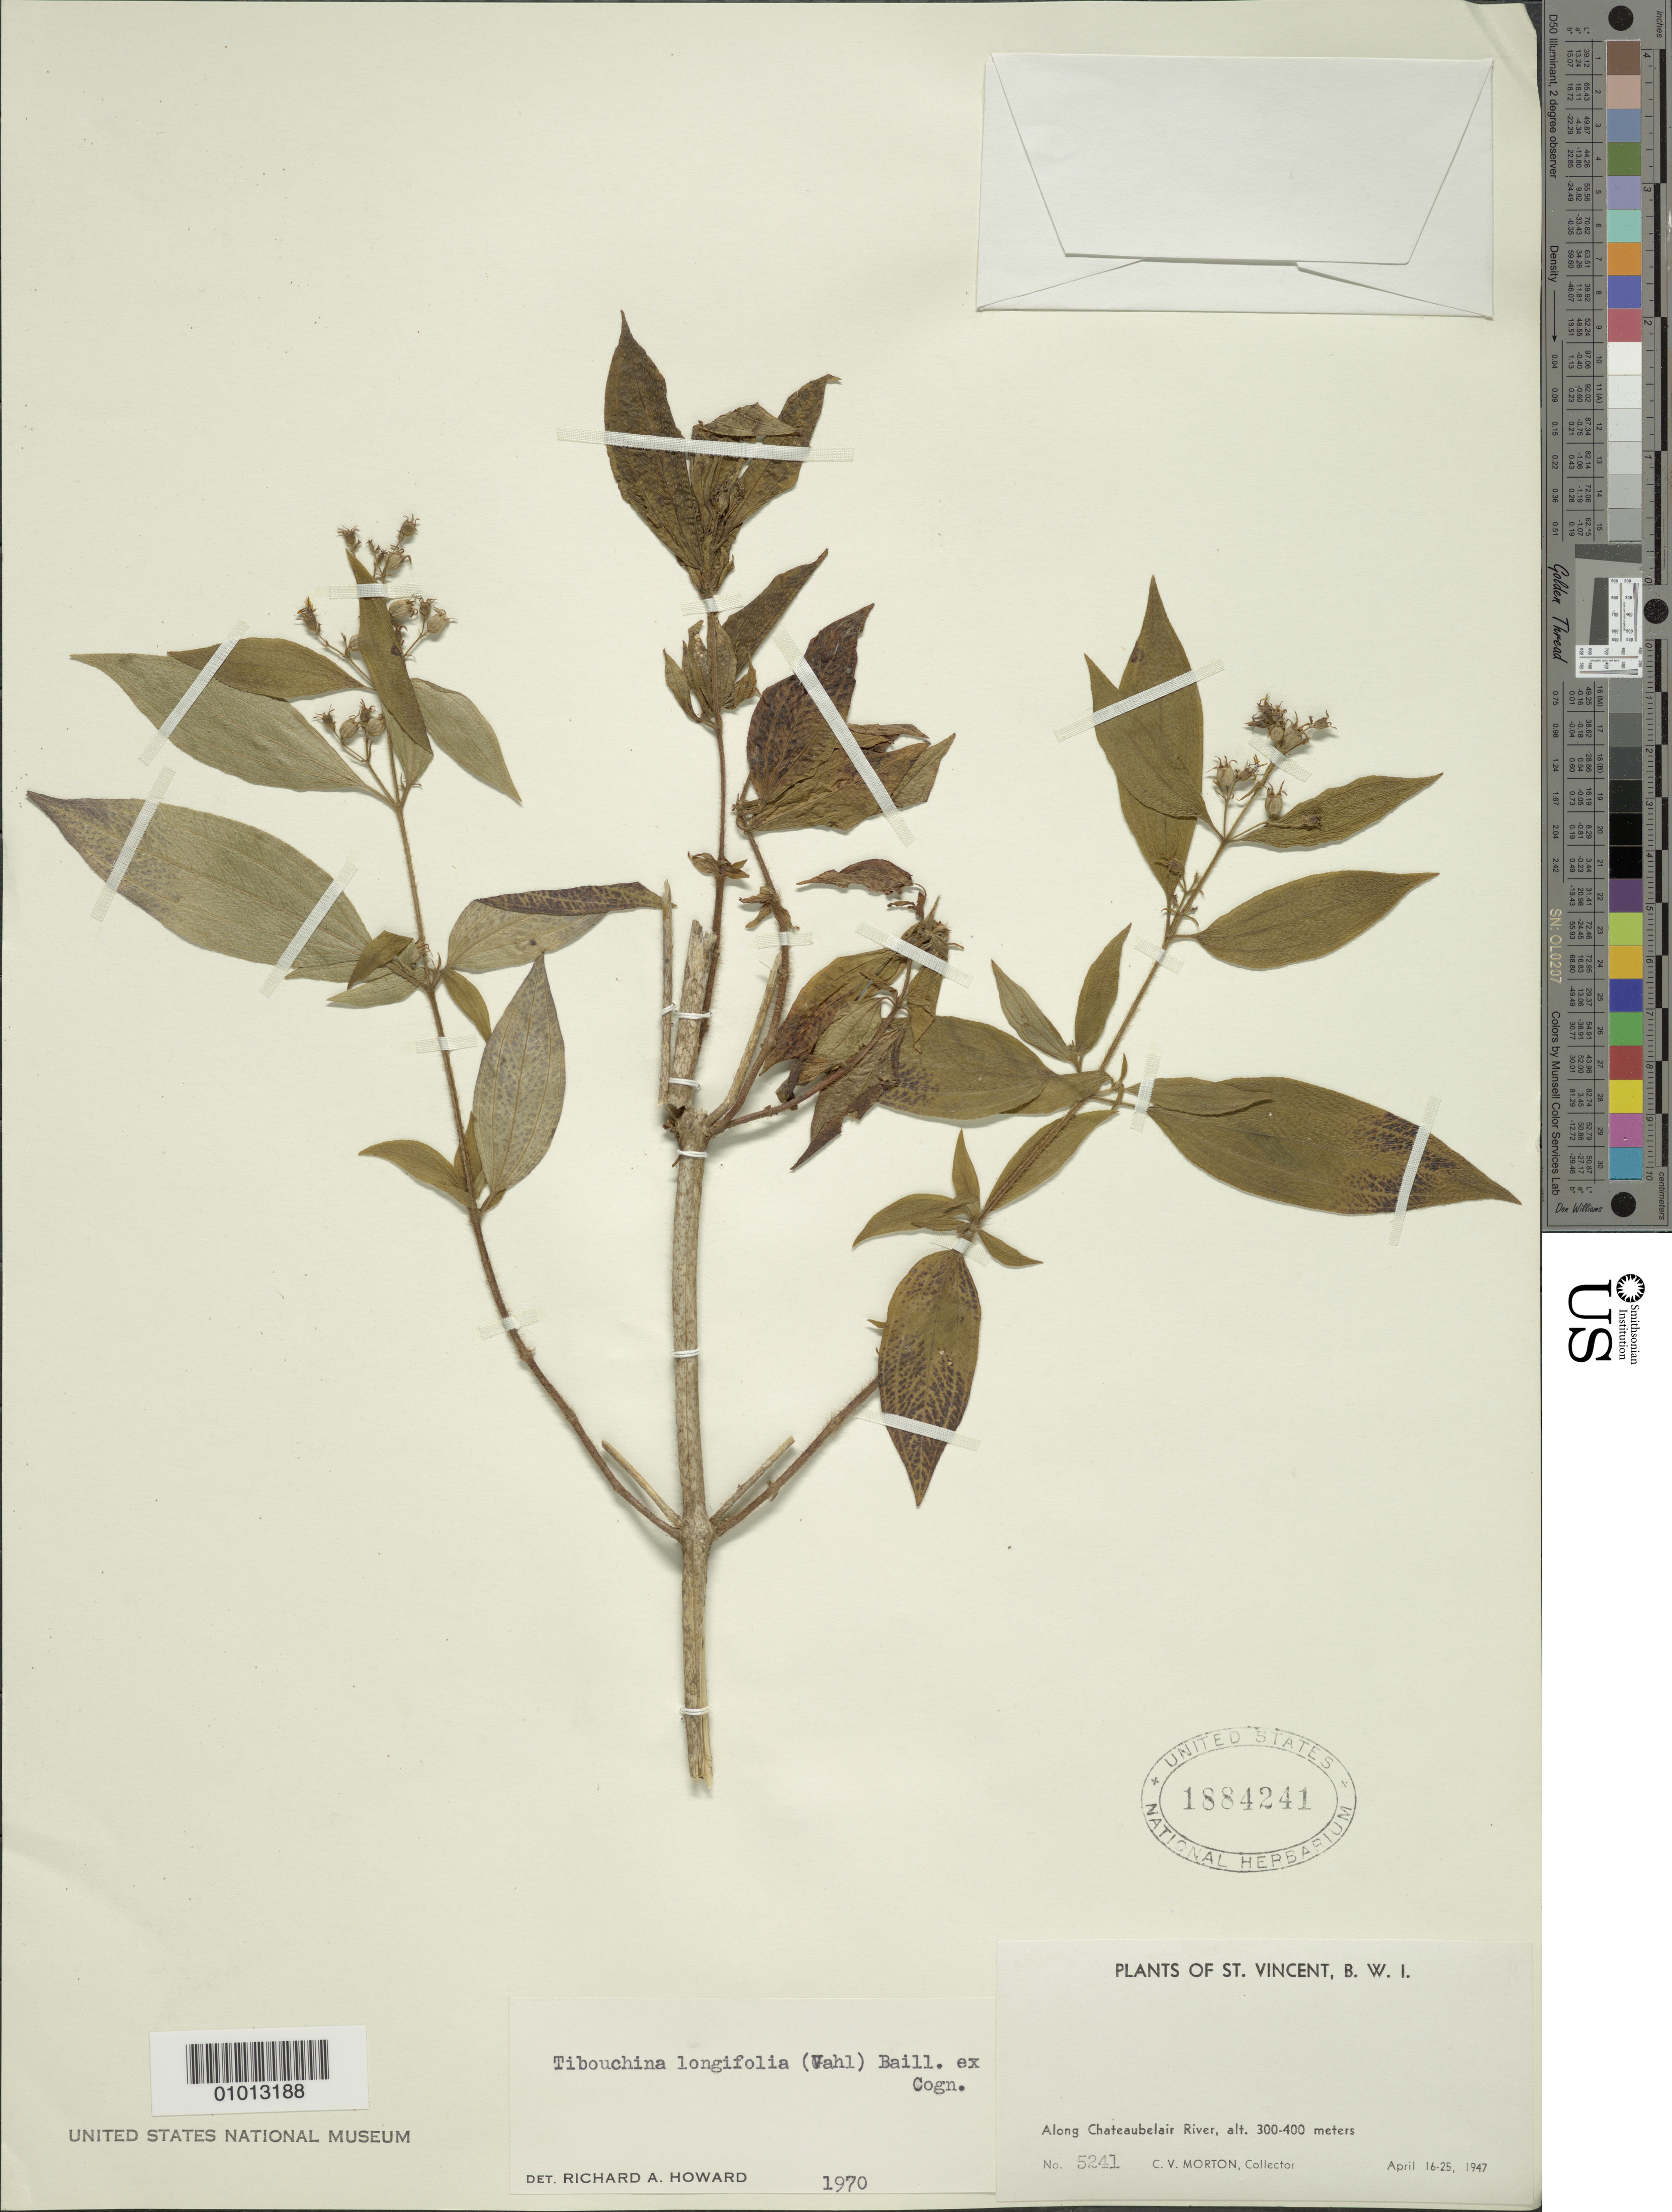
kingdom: Plantae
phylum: Tracheophyta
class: Magnoliopsida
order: Myrtales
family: Melastomataceae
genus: Chaetogastra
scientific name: Chaetogastra longifolia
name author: (Vahl) DC.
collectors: C. V. Morton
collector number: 5241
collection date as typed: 16 Apr 1947 to 25 Apr 1947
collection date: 1947-04-16/1947-04-25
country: St. Vincent - Grenadines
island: St. Vincent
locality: Along Chateaubelair River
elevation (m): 300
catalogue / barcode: US 1884241